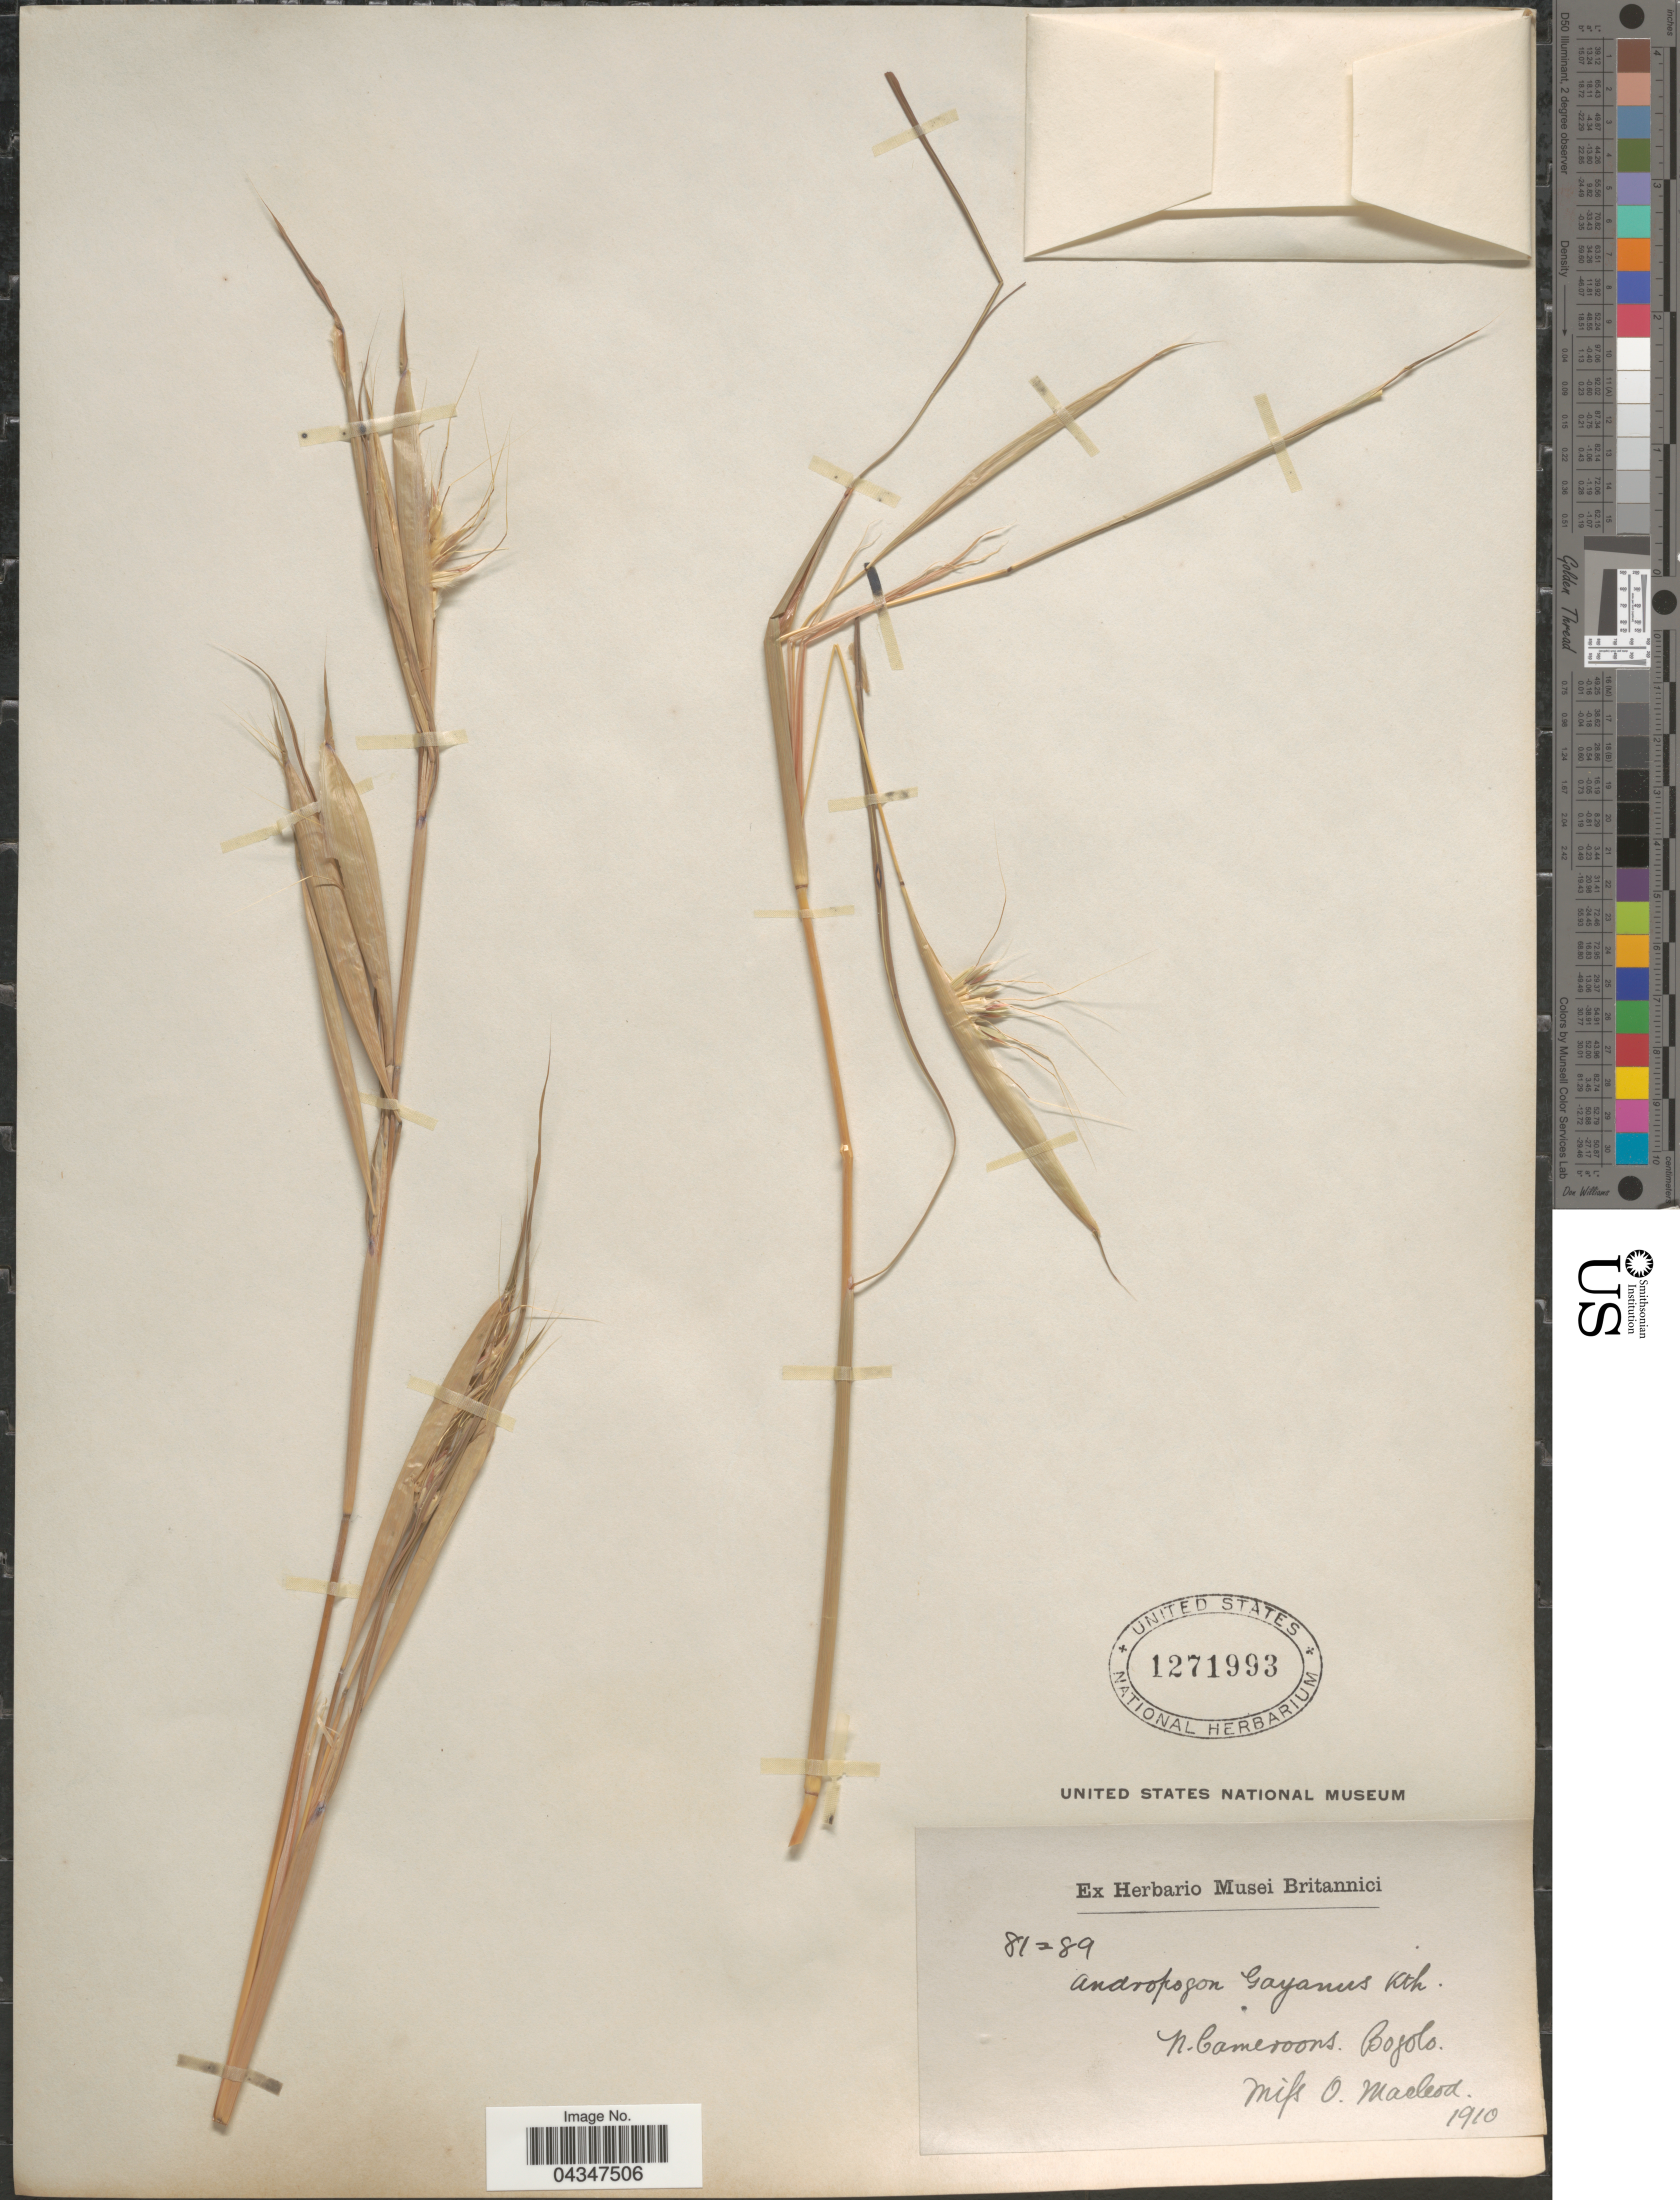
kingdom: Plantae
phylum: Tracheophyta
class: Liliopsida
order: Poales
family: Poaceae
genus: Andropogon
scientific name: Andropogon sp.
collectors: O. Macleod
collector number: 81=89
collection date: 1910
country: Cameroon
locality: N. Cameroons. Bogolo.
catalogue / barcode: US 1271993